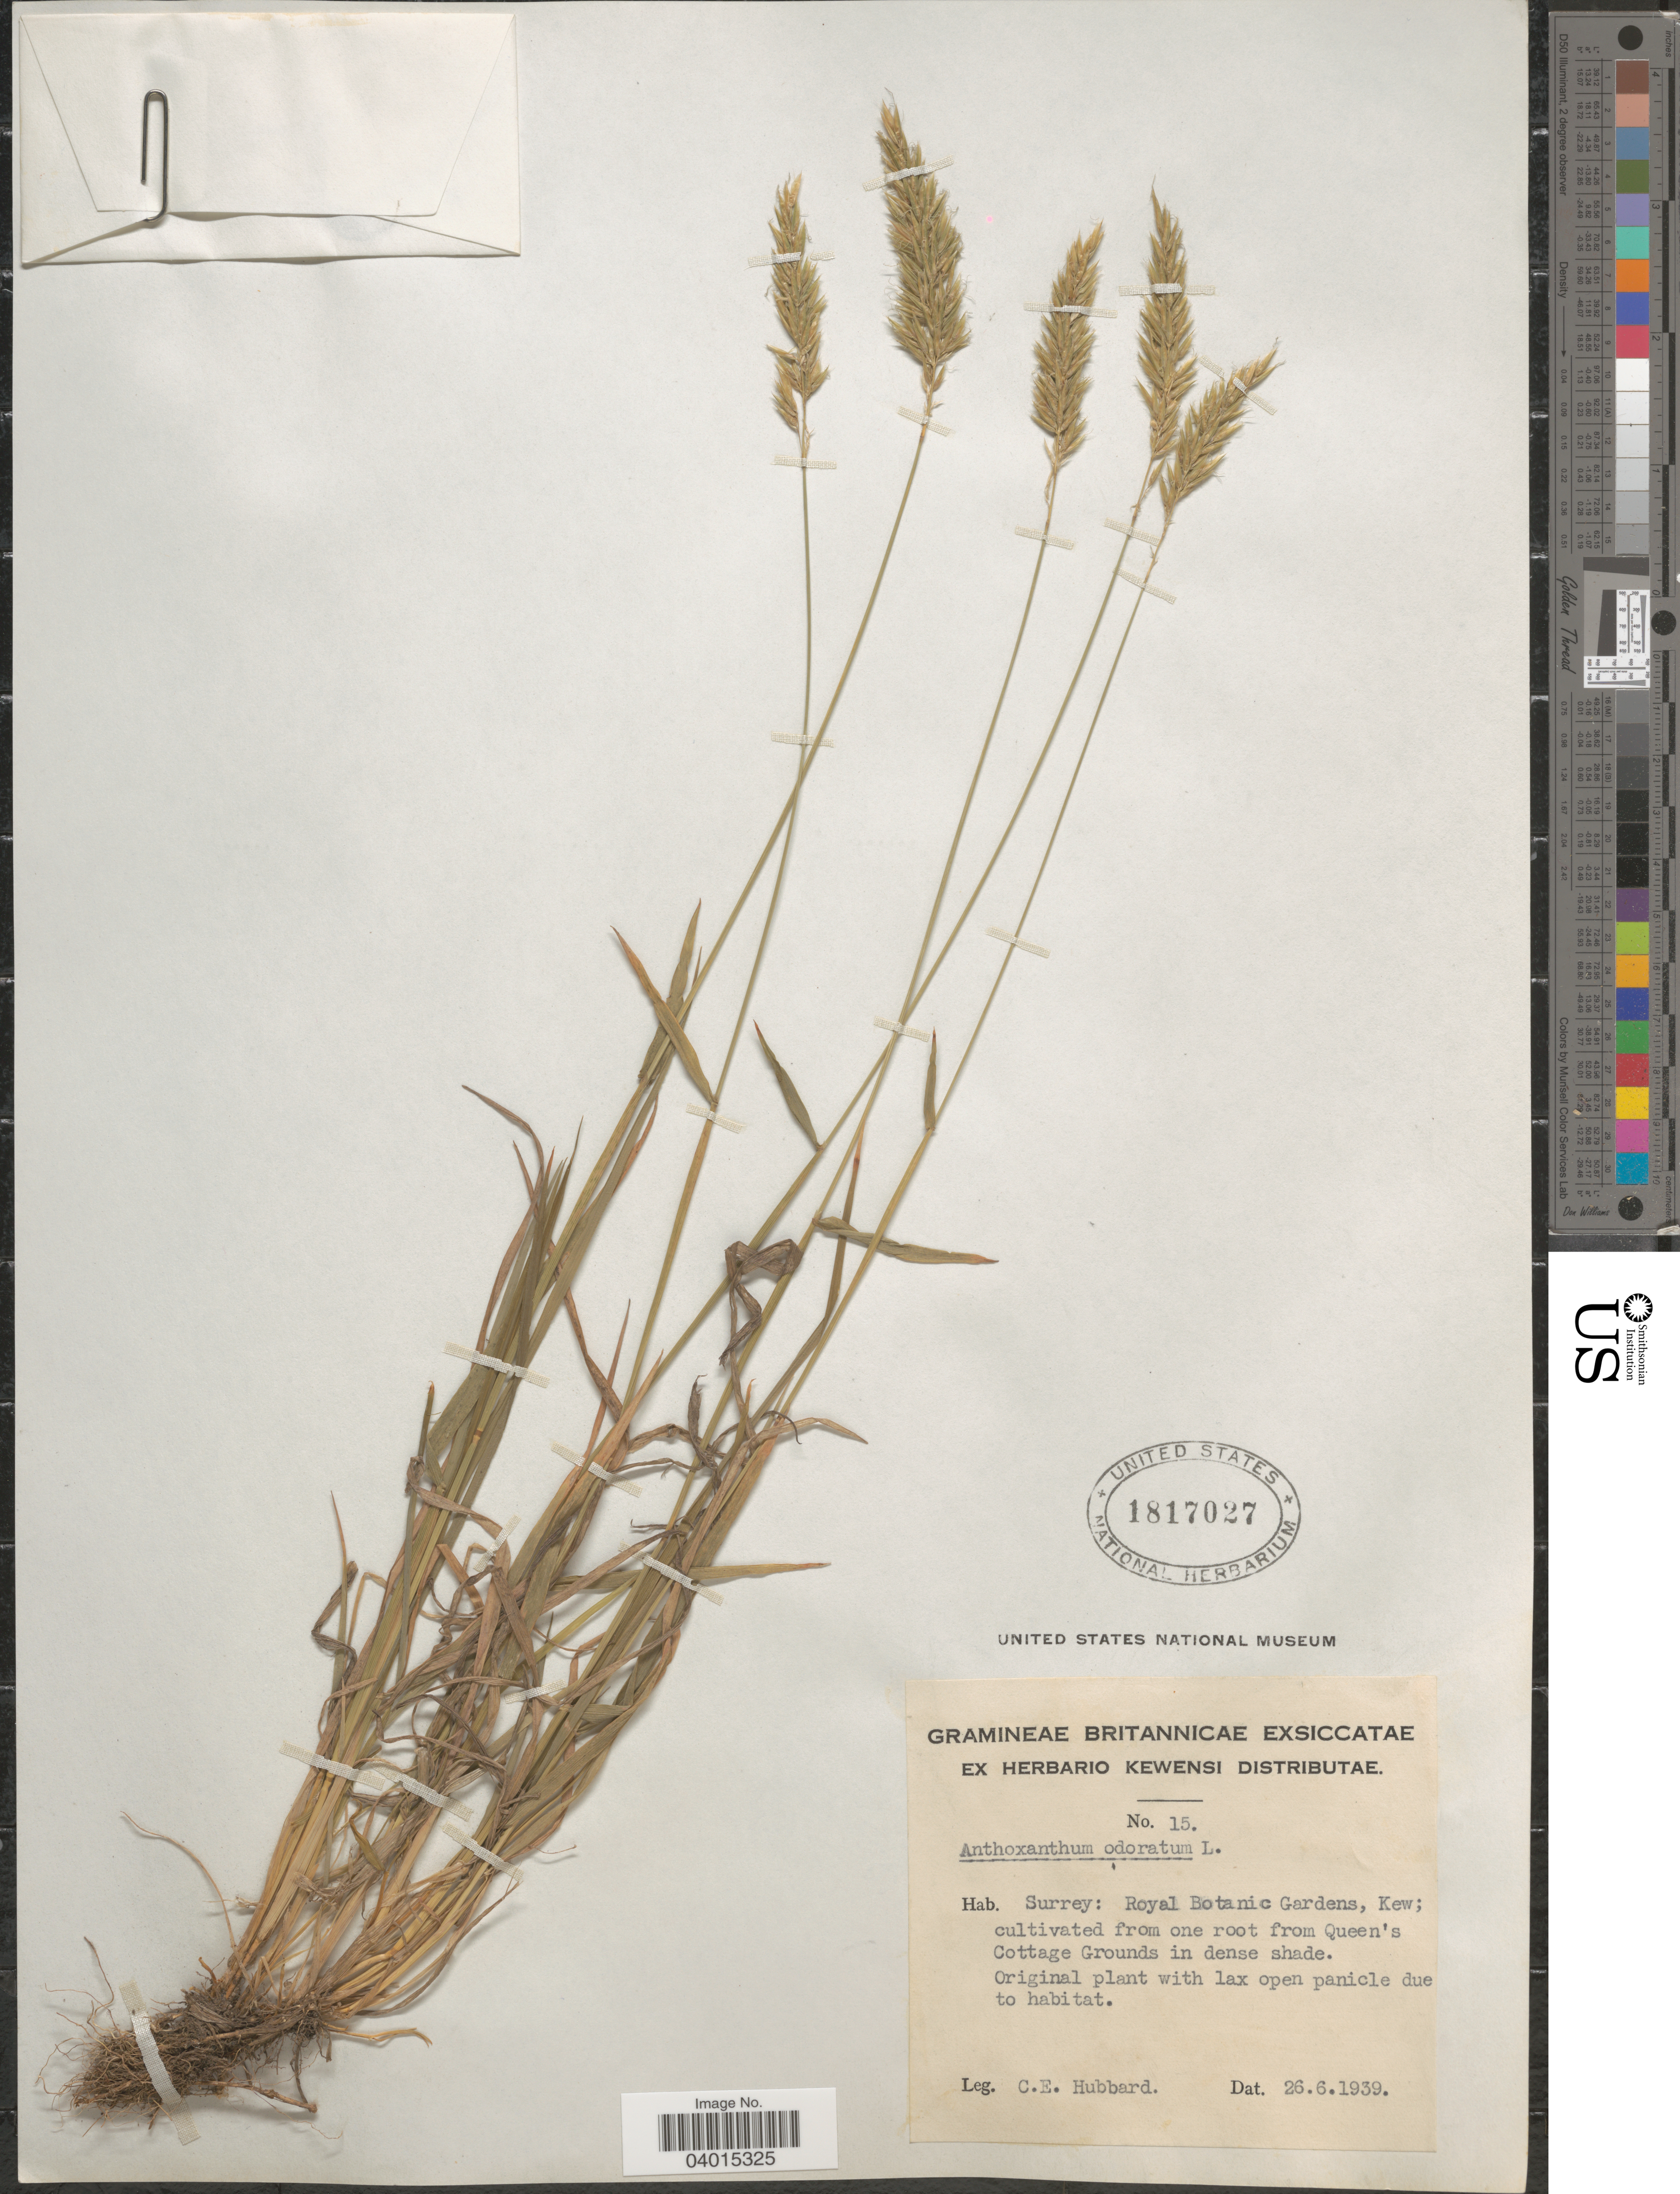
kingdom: Plantae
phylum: Tracheophyta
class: Liliopsida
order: Poales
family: Poaceae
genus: Anthoxanthum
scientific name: Anthoxanthum odoratum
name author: L.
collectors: C. E. Hubbard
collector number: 15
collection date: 1939-06-26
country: United Kingdom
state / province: England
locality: Surrey: Royal Botanic Gardens.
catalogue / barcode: US 1817027